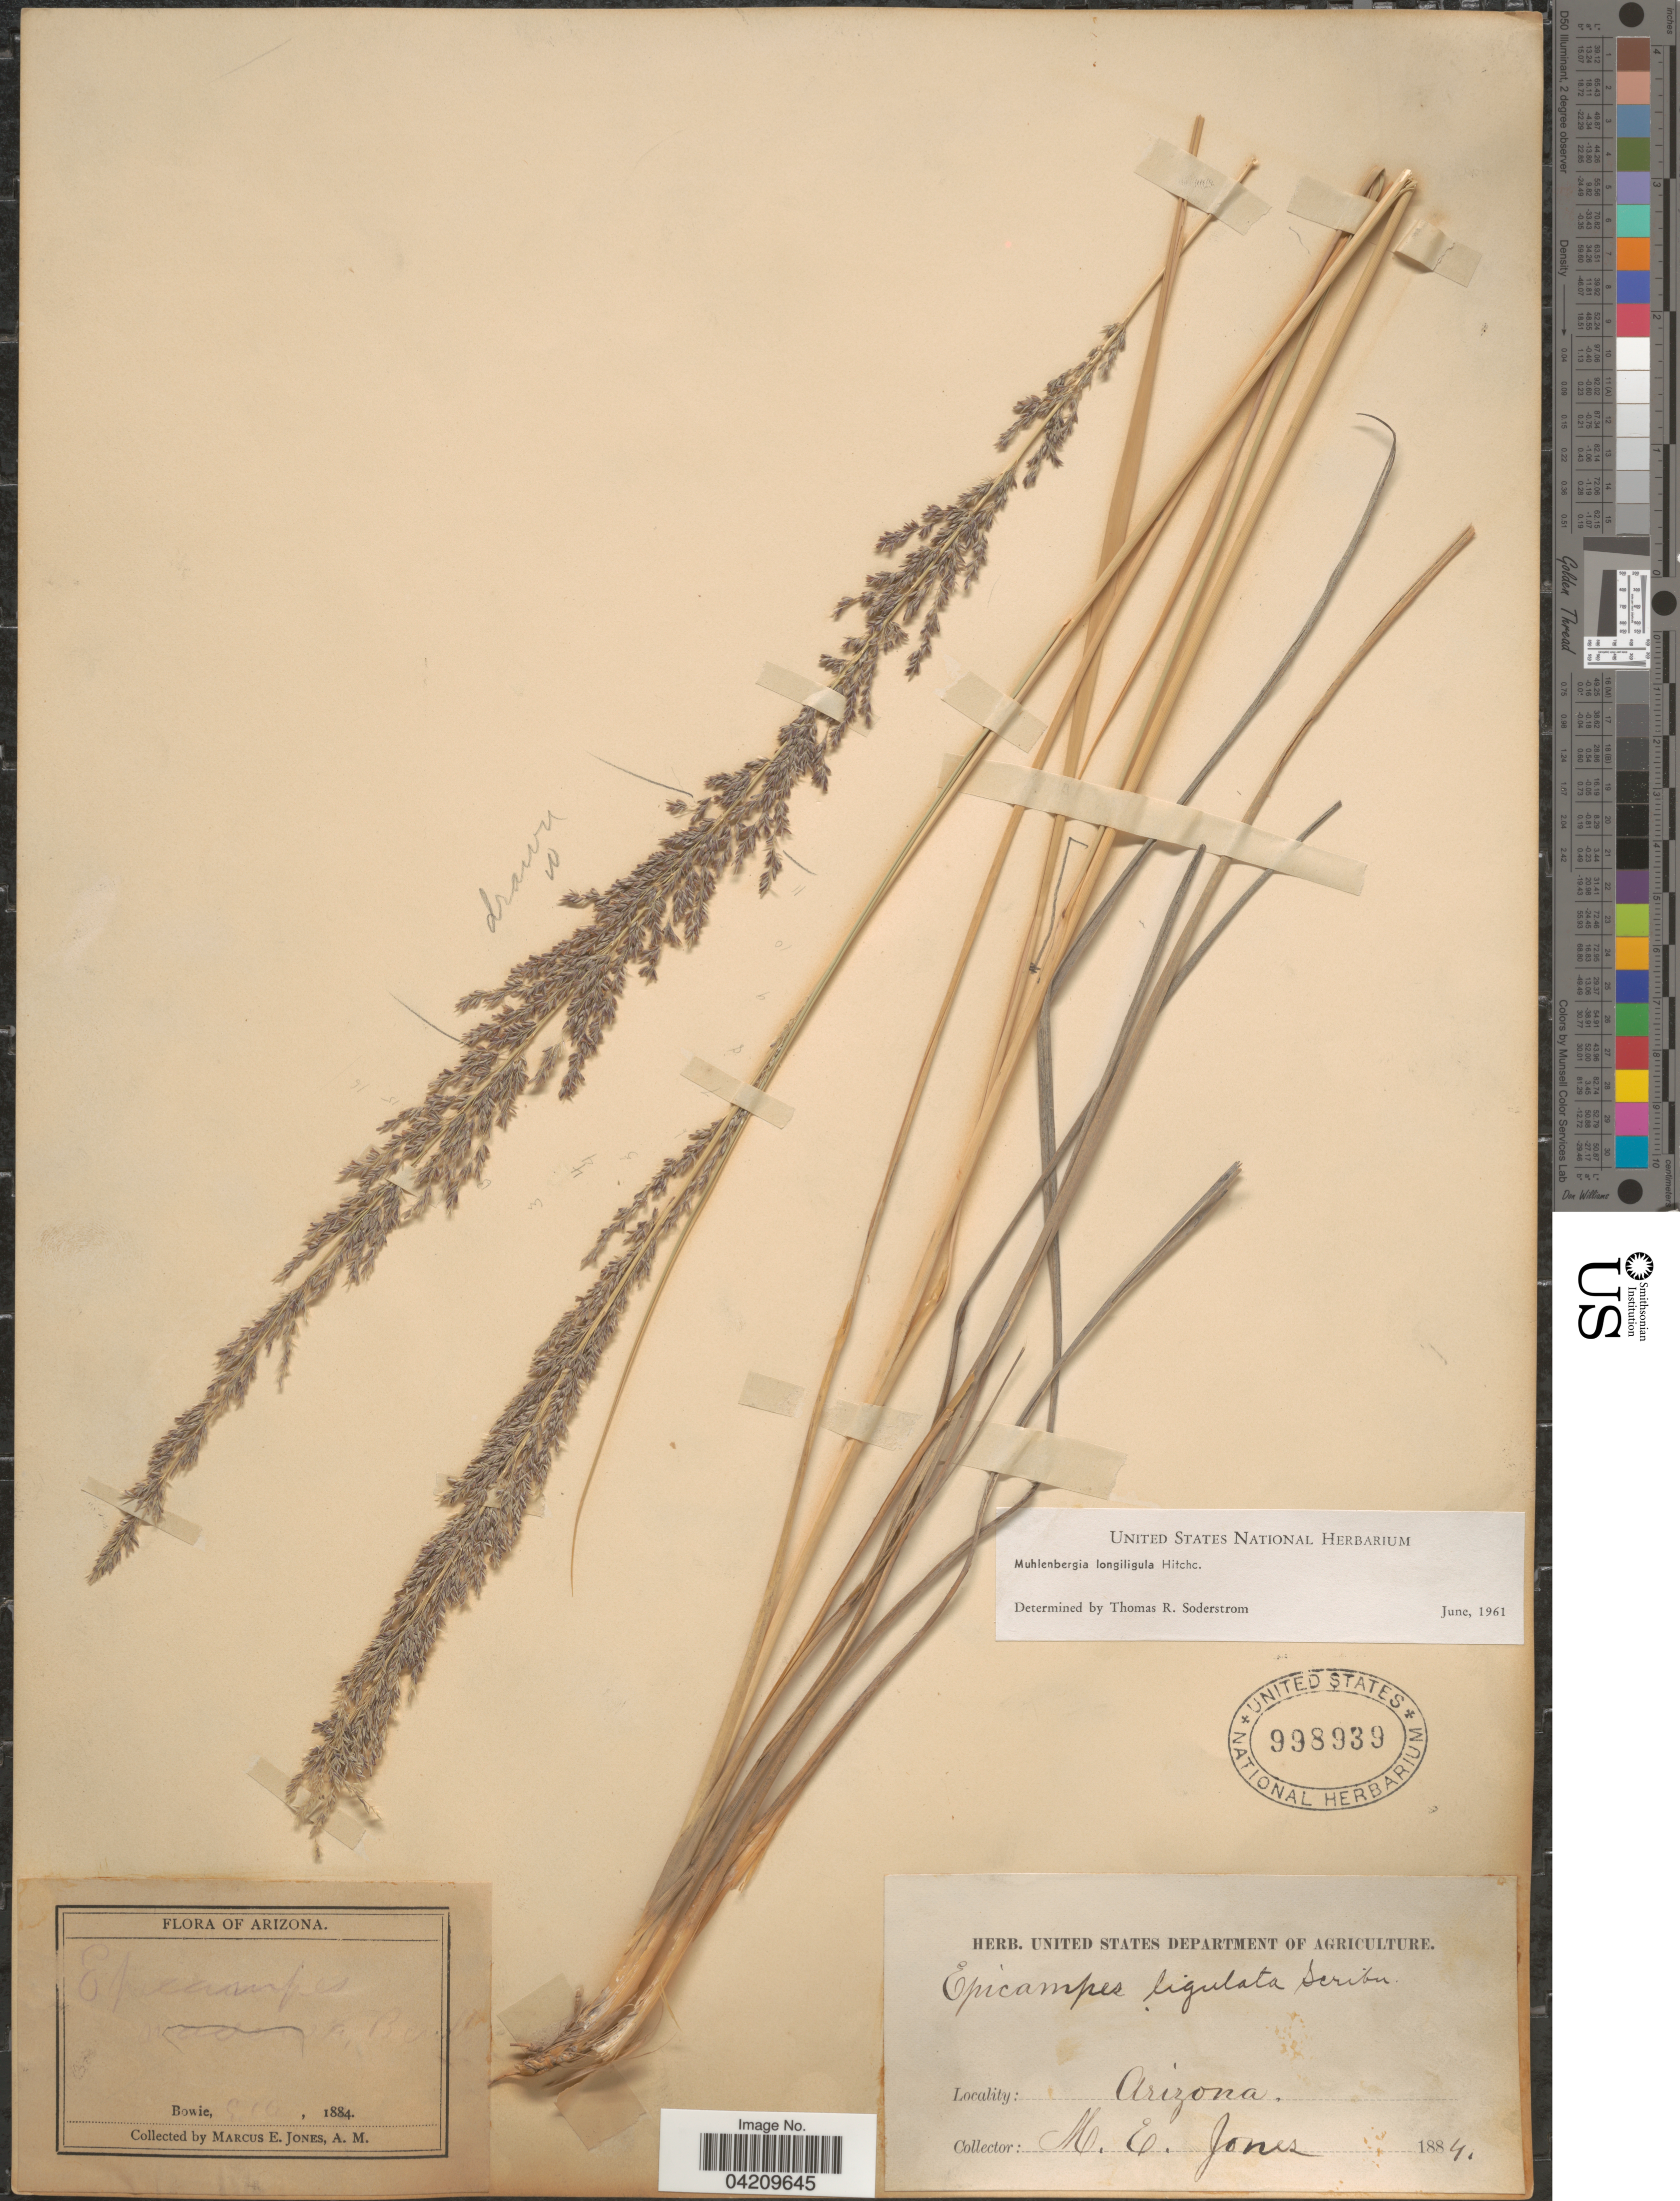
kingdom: Plantae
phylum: Tracheophyta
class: Liliopsida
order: Poales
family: Poaceae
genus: Muhlenbergia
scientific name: Muhlenbergia longiligula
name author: Hitchc.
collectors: M. E. Jones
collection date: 1884-09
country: United States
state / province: Arizona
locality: Bowie.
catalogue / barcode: US 998939